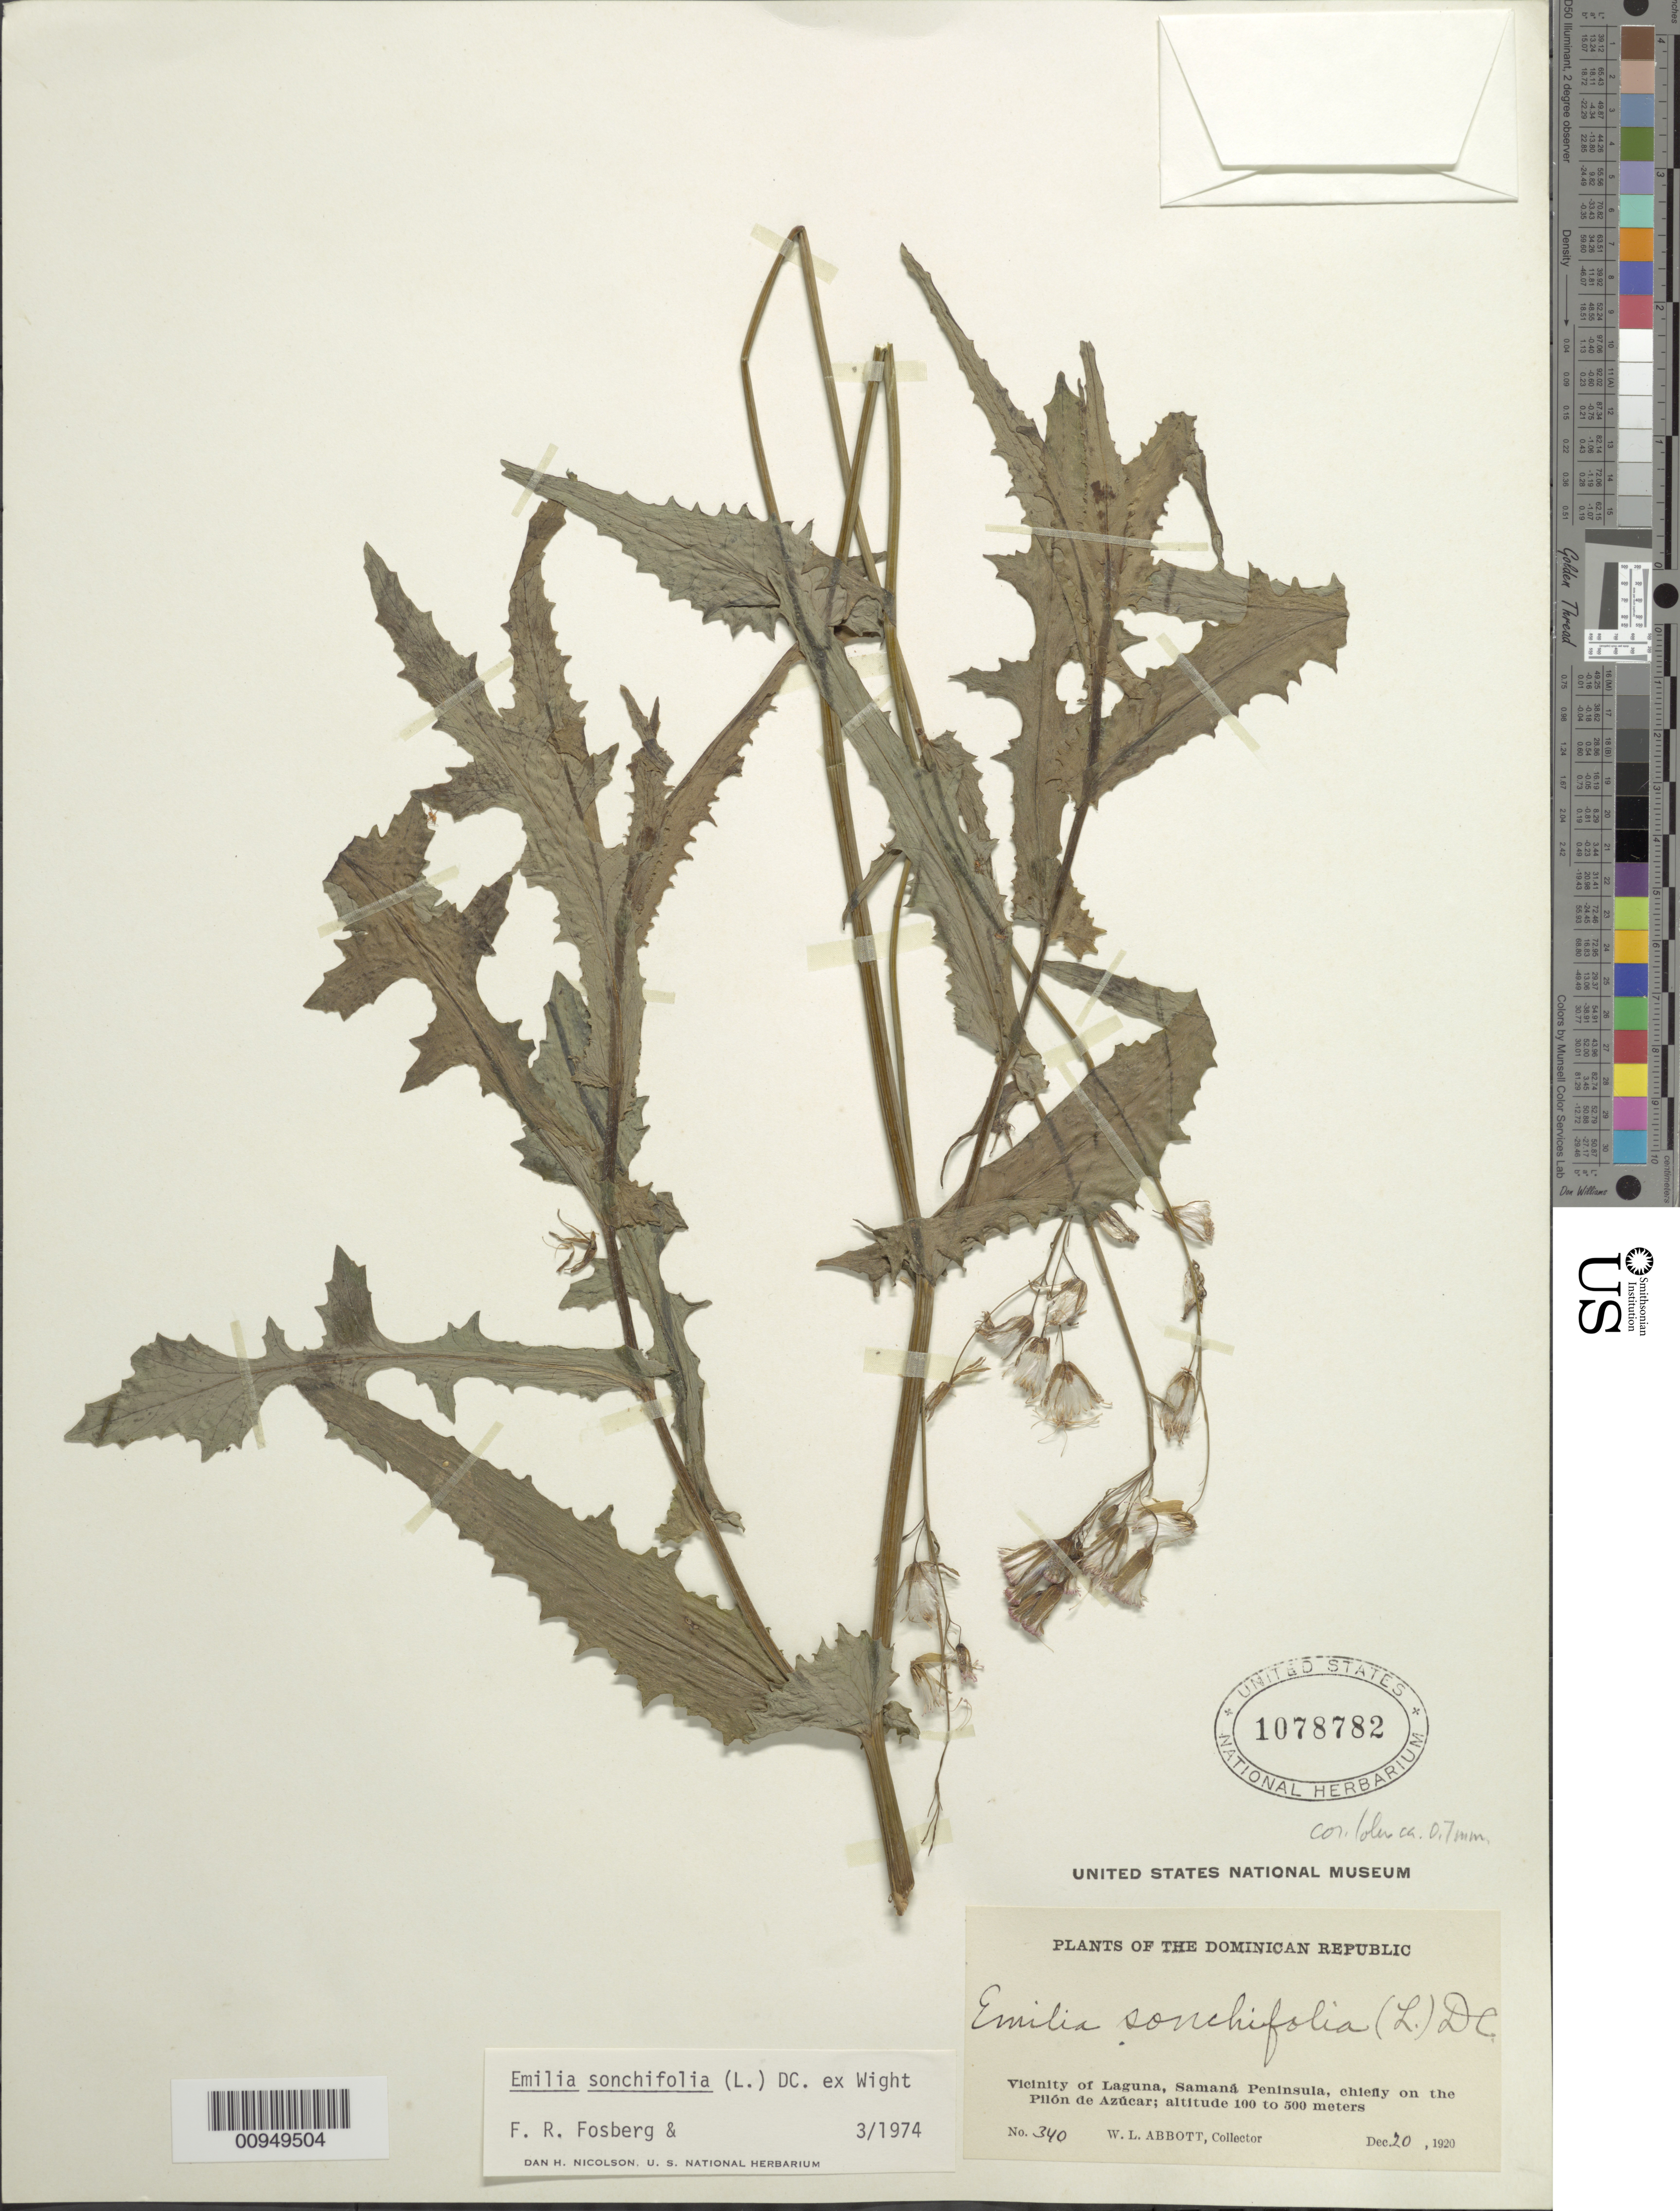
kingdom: Plantae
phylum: Tracheophyta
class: Magnoliopsida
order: Asterales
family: Asteraceae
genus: Emilia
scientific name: Emilia sonchifolia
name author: (L.) DC.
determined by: Fosberg, F. R.; Nicolson, D. H.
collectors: W. L. Abbott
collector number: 340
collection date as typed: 20 Dec 1920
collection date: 1920-12-20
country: Dominican Republic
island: Hispaniola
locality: Vicinity of Laguna, Samaná Peninsula, chiefly on the Pilón de Azúcar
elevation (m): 100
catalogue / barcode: US 1078782